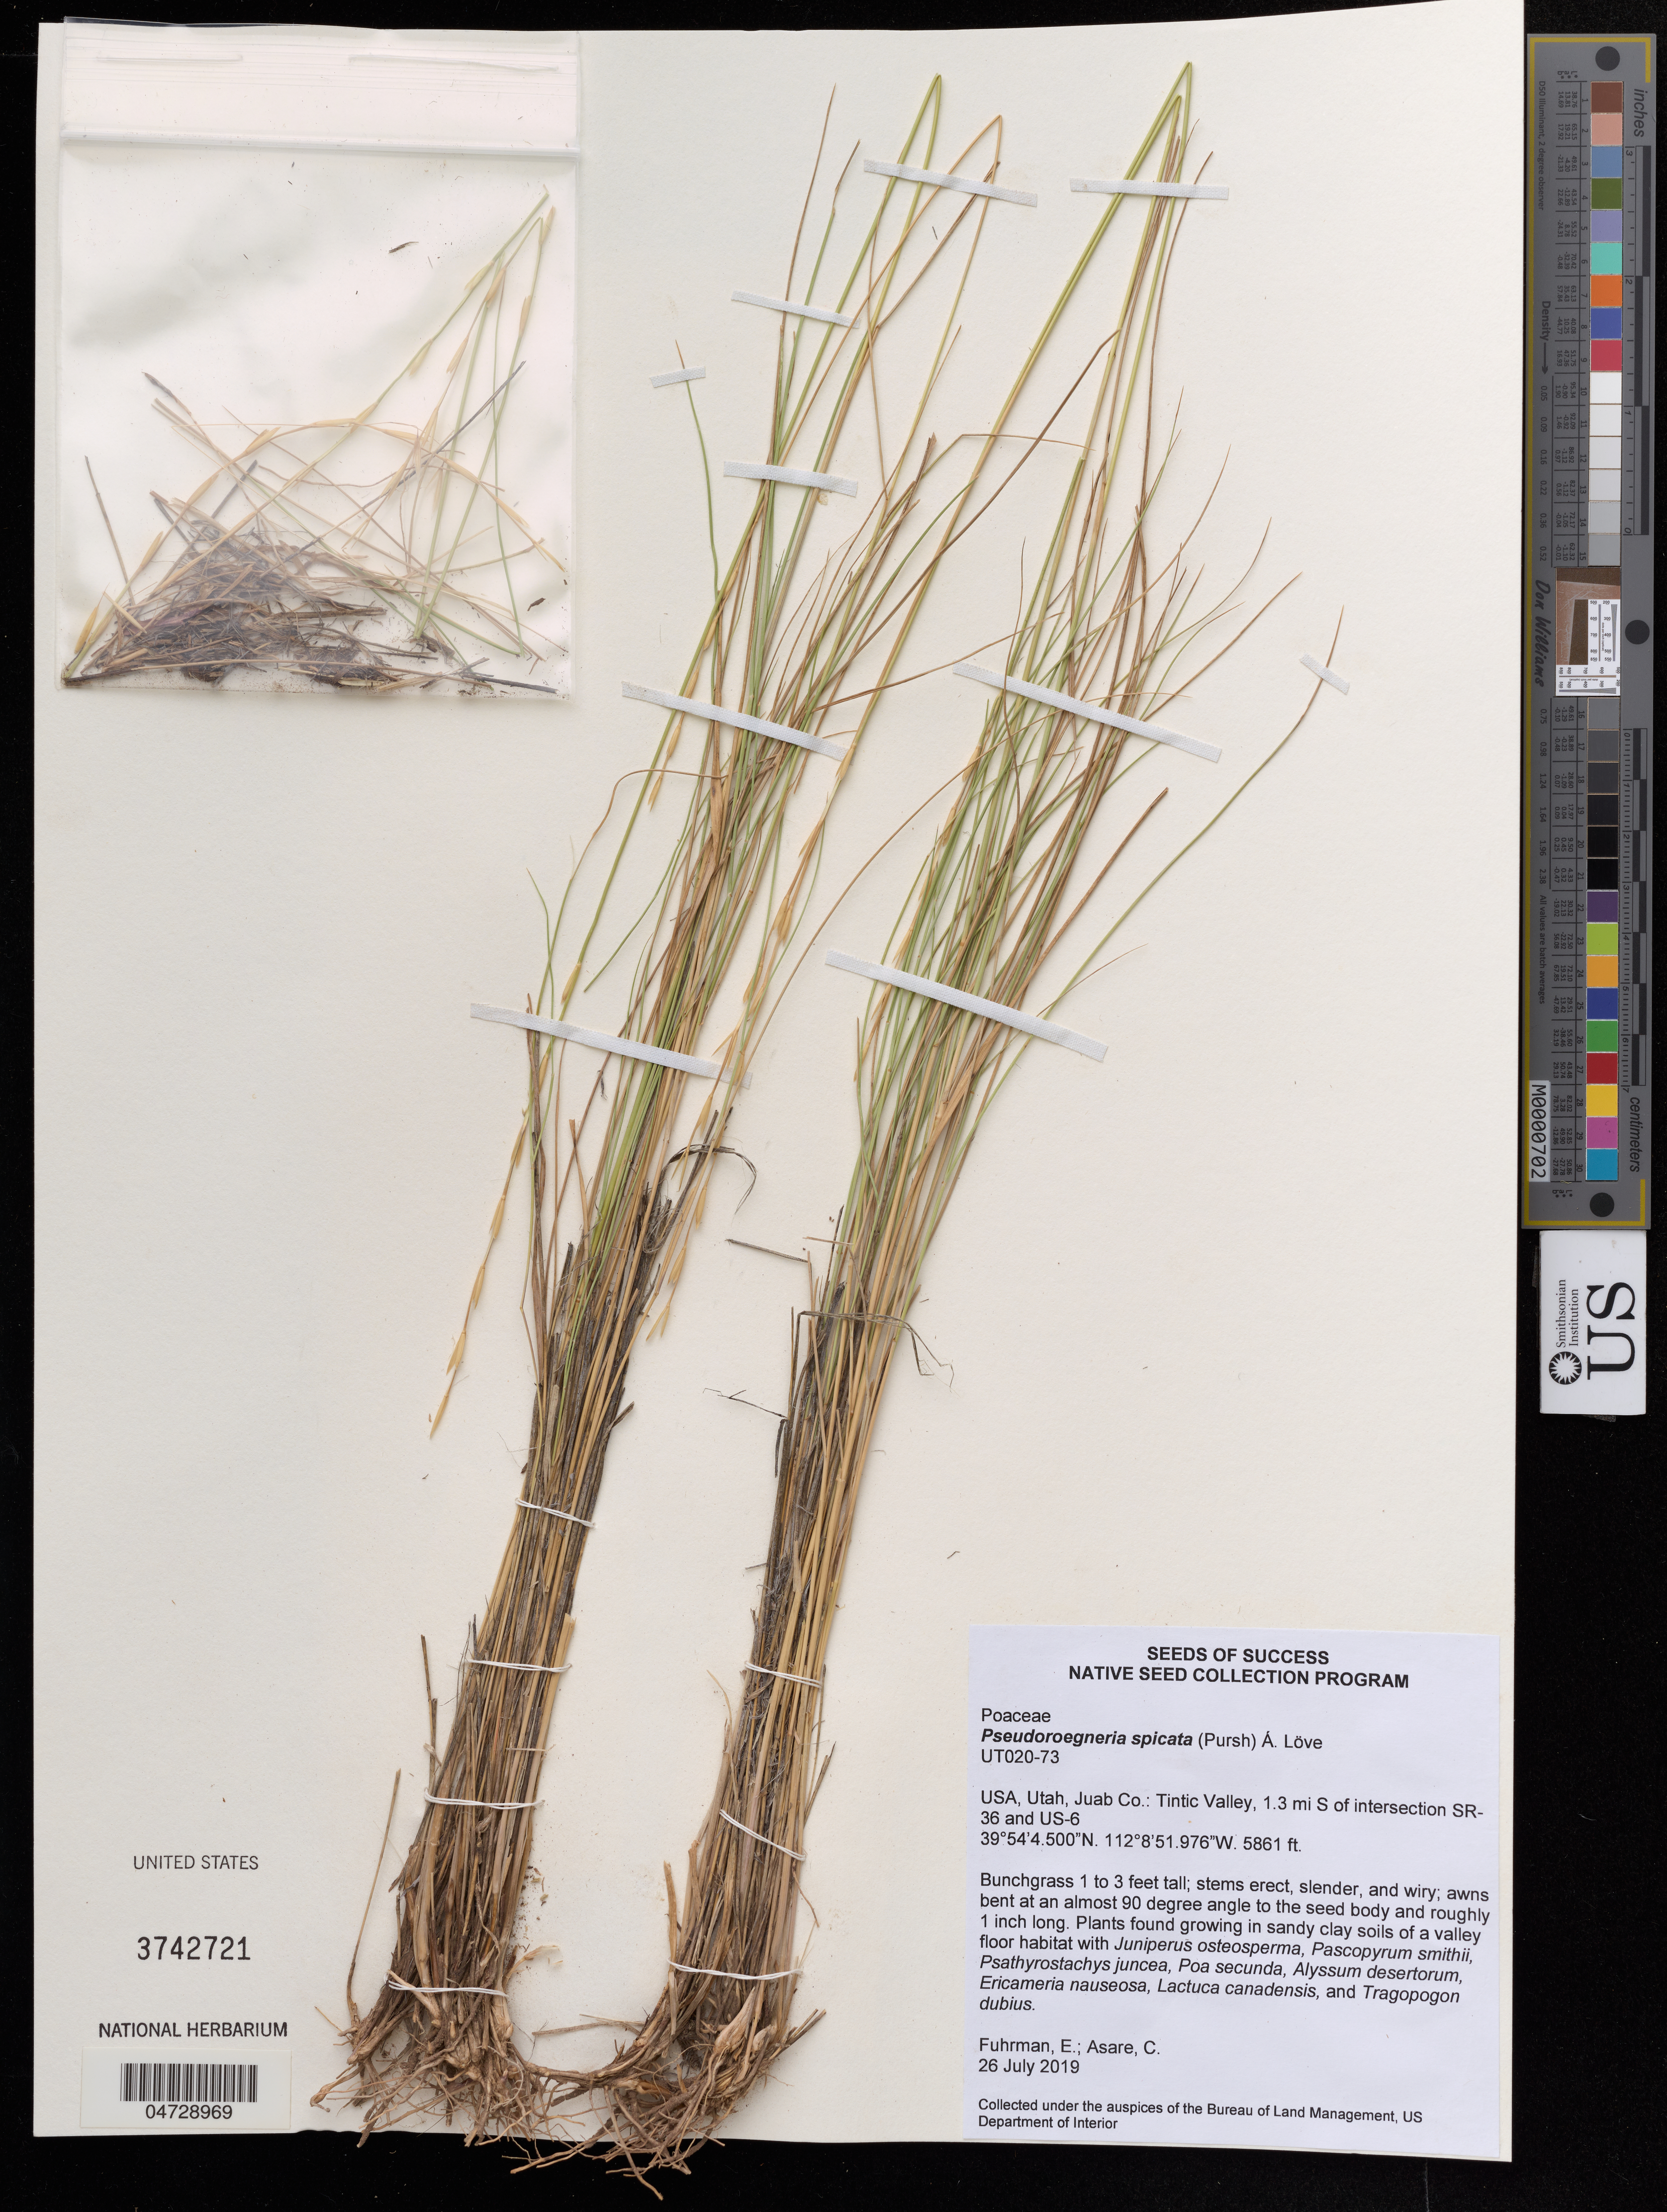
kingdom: Plantae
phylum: Tracheophyta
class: Liliopsida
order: Poales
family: Poaceae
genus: Pseudoroegneria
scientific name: Pseudoroegneria spicata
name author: (Pursh) Á. Löve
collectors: E. Fuhrman & C. Asare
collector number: UT020-73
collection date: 2019-07-26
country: United States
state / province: Utah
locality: Juab Co.: Tintic Valley, 1.3 mi S of intersection SR-36 and US-6.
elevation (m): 1786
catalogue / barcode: US 3742721